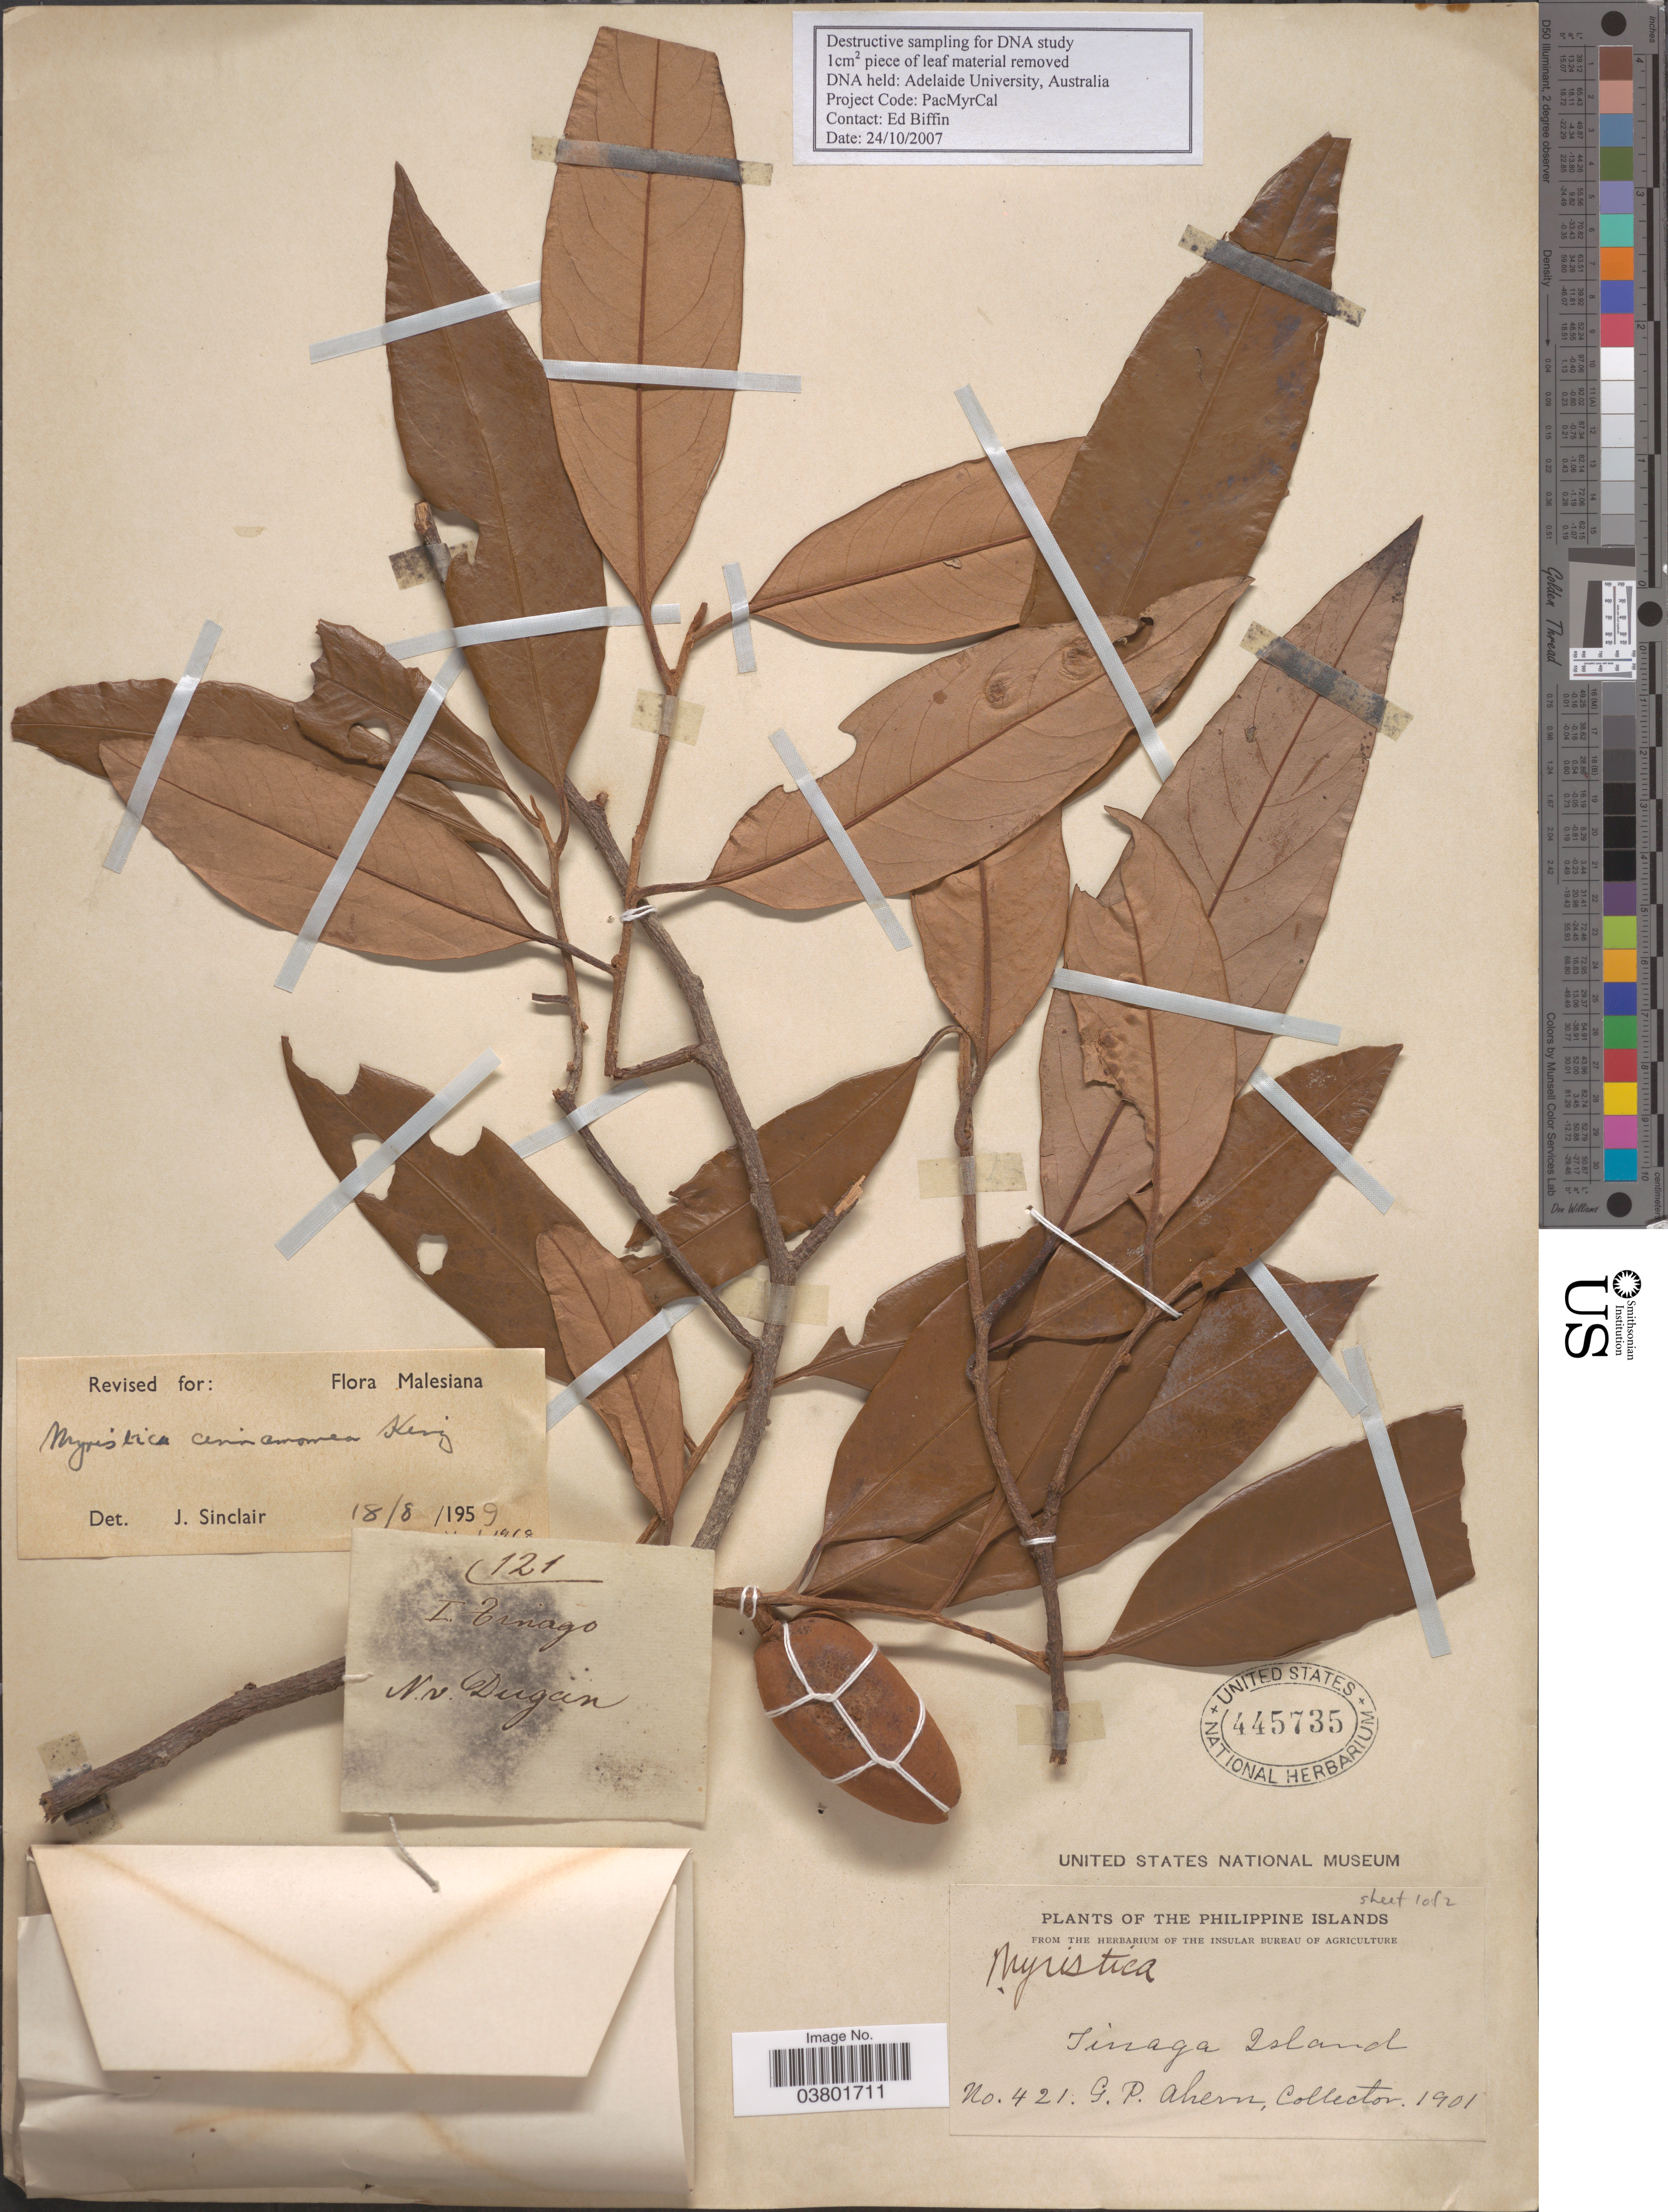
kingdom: Plantae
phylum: Tracheophyta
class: Magnoliopsida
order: Magnoliales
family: Myristicaceae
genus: Myristica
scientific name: Myristica cinnamomea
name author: King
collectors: G. Ahern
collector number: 421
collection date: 1901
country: Philippines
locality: Philippine Islands. Tinaga Island.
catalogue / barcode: US 445735